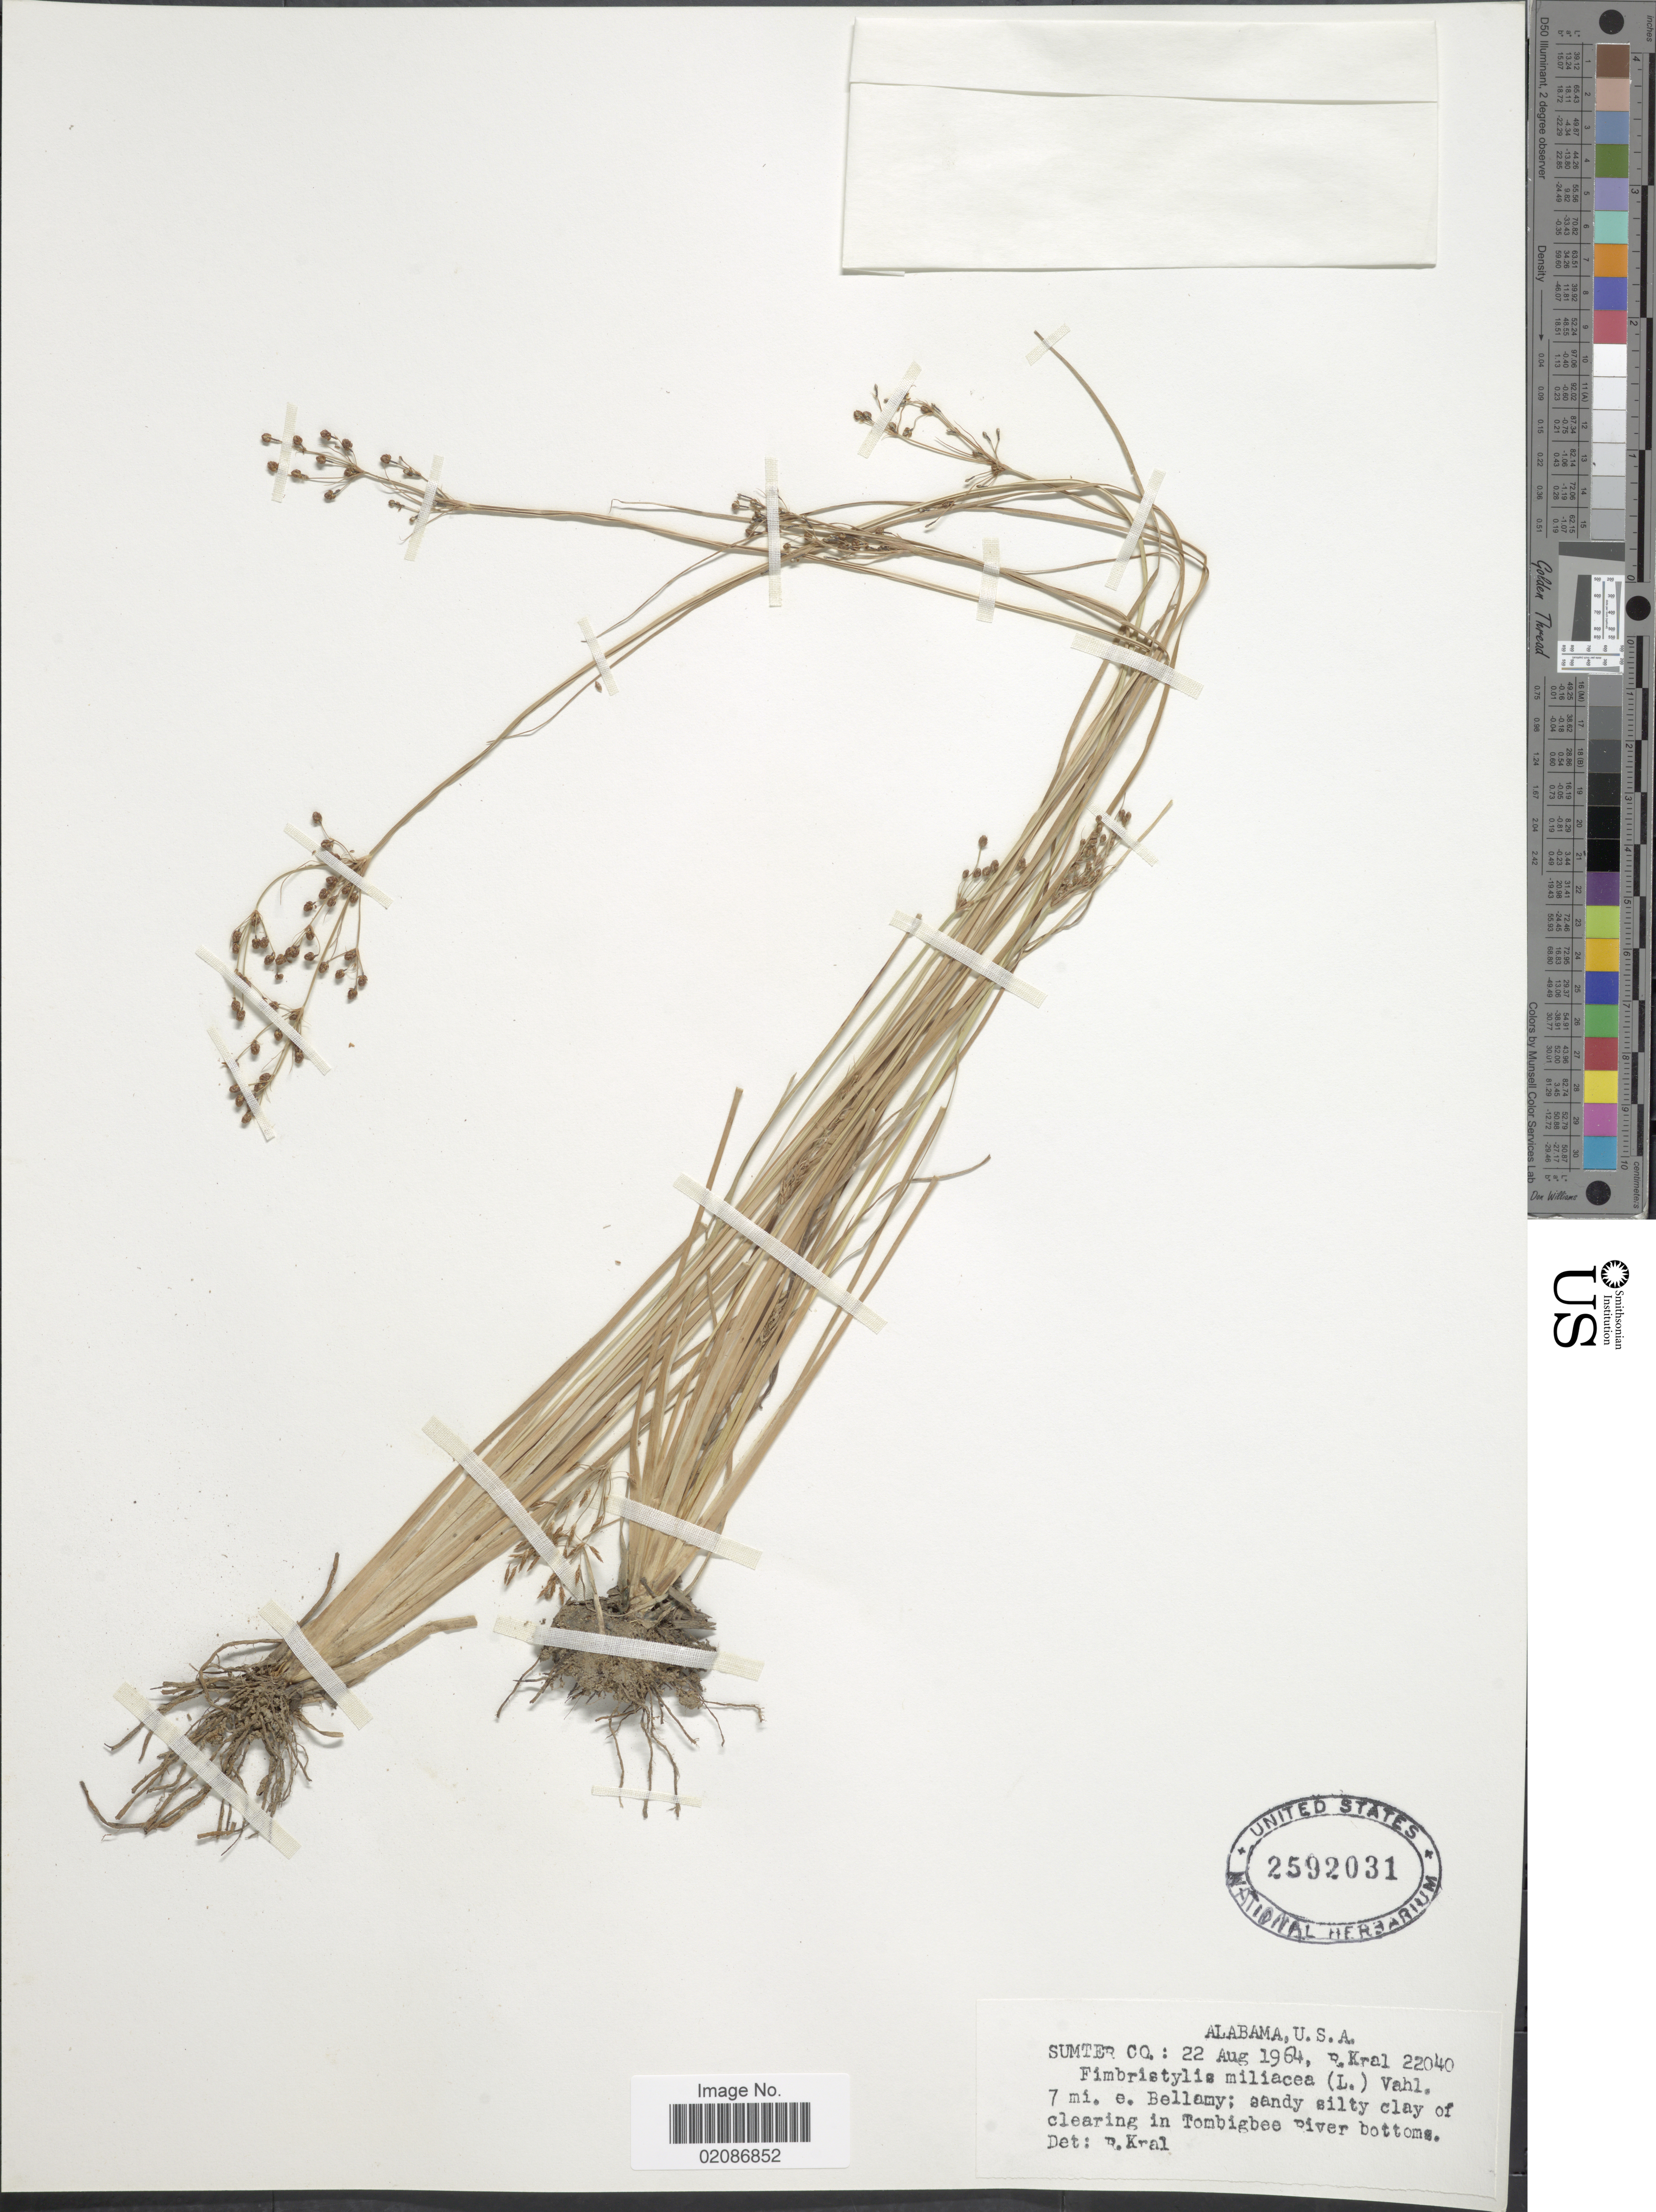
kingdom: Plantae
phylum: Tracheophyta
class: Liliopsida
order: Poales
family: Cyperaceae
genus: Fimbristylis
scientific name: Fimbristylis littoralis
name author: Gaudich.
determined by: Strong, M. T., (US), Smithsonian Institution - National Museum of Natural History (UNITED STATES)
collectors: R. Kral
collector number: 22040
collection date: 1964-08-22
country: United States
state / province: Alabama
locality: Sumter Co.: 7 mi. e Bellamy: sandy slity clay of clearing in Tombigbee River Bottoms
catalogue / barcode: US 2592031